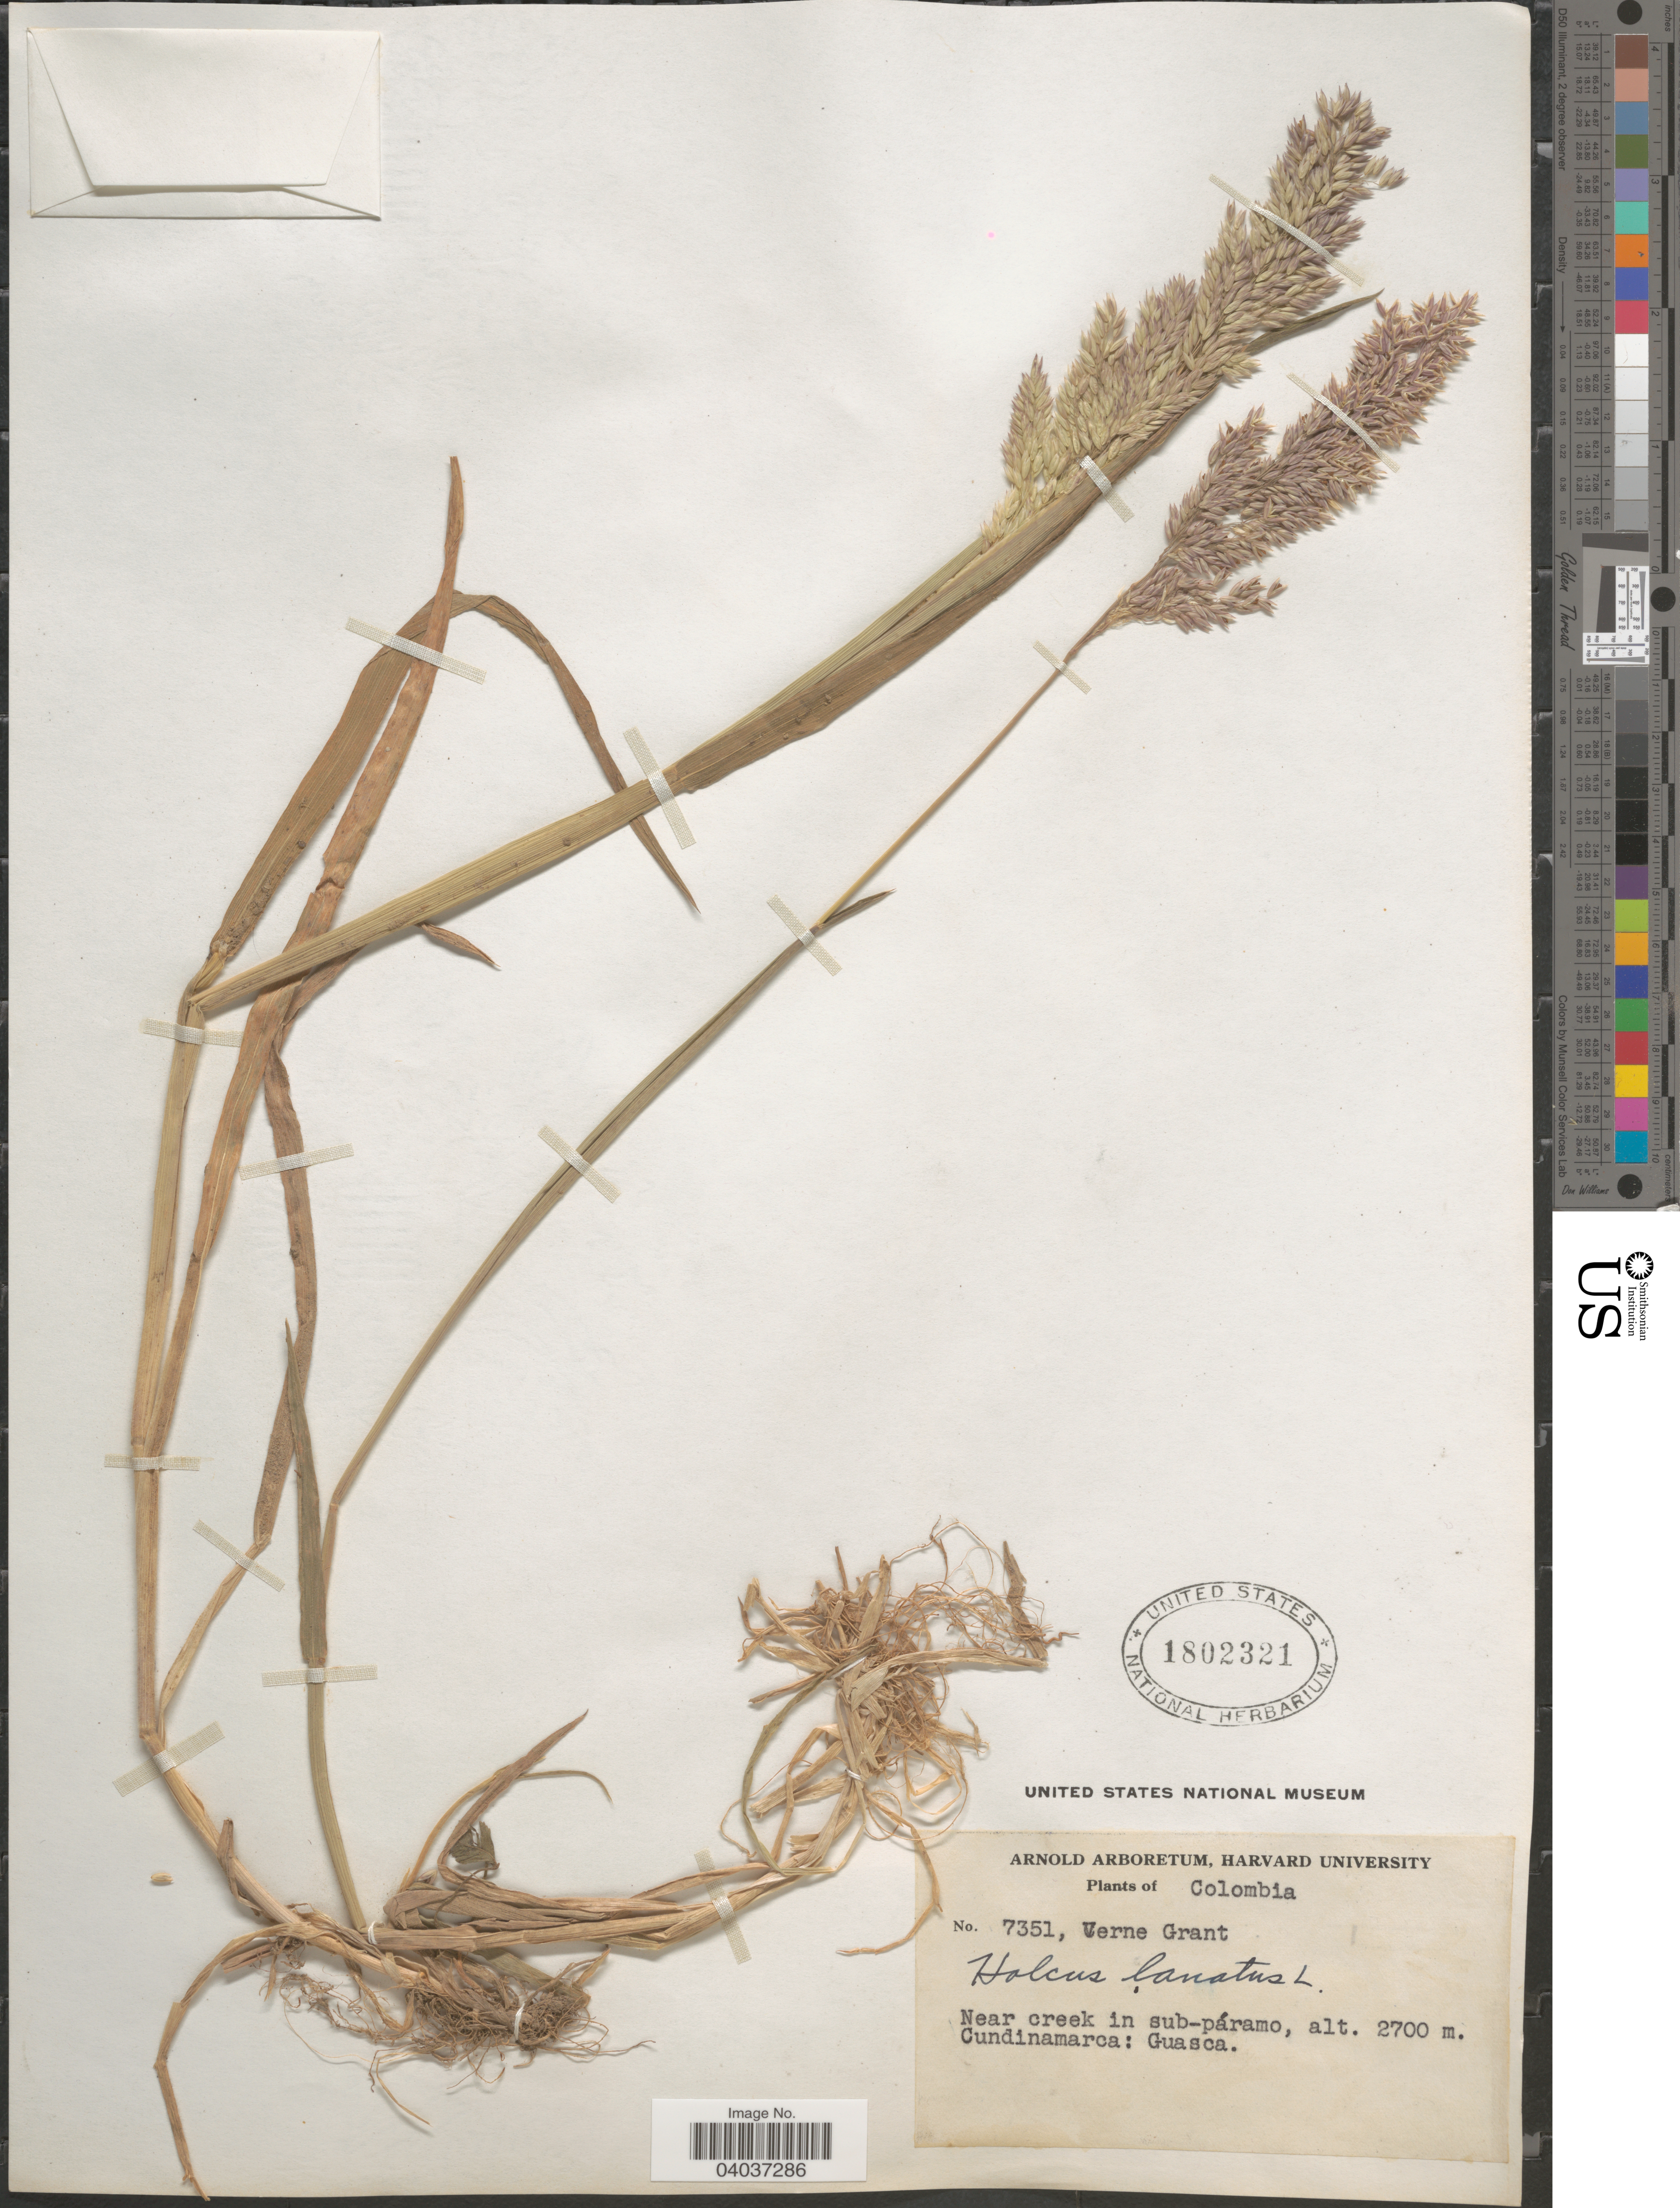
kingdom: Plantae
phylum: Tracheophyta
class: Liliopsida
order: Poales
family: Poaceae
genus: Holcus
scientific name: Holcus lanatus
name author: L.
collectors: V. Grant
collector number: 7351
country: Colombia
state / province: Cundinamarca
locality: Guasca.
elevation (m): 2700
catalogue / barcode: US 1802321